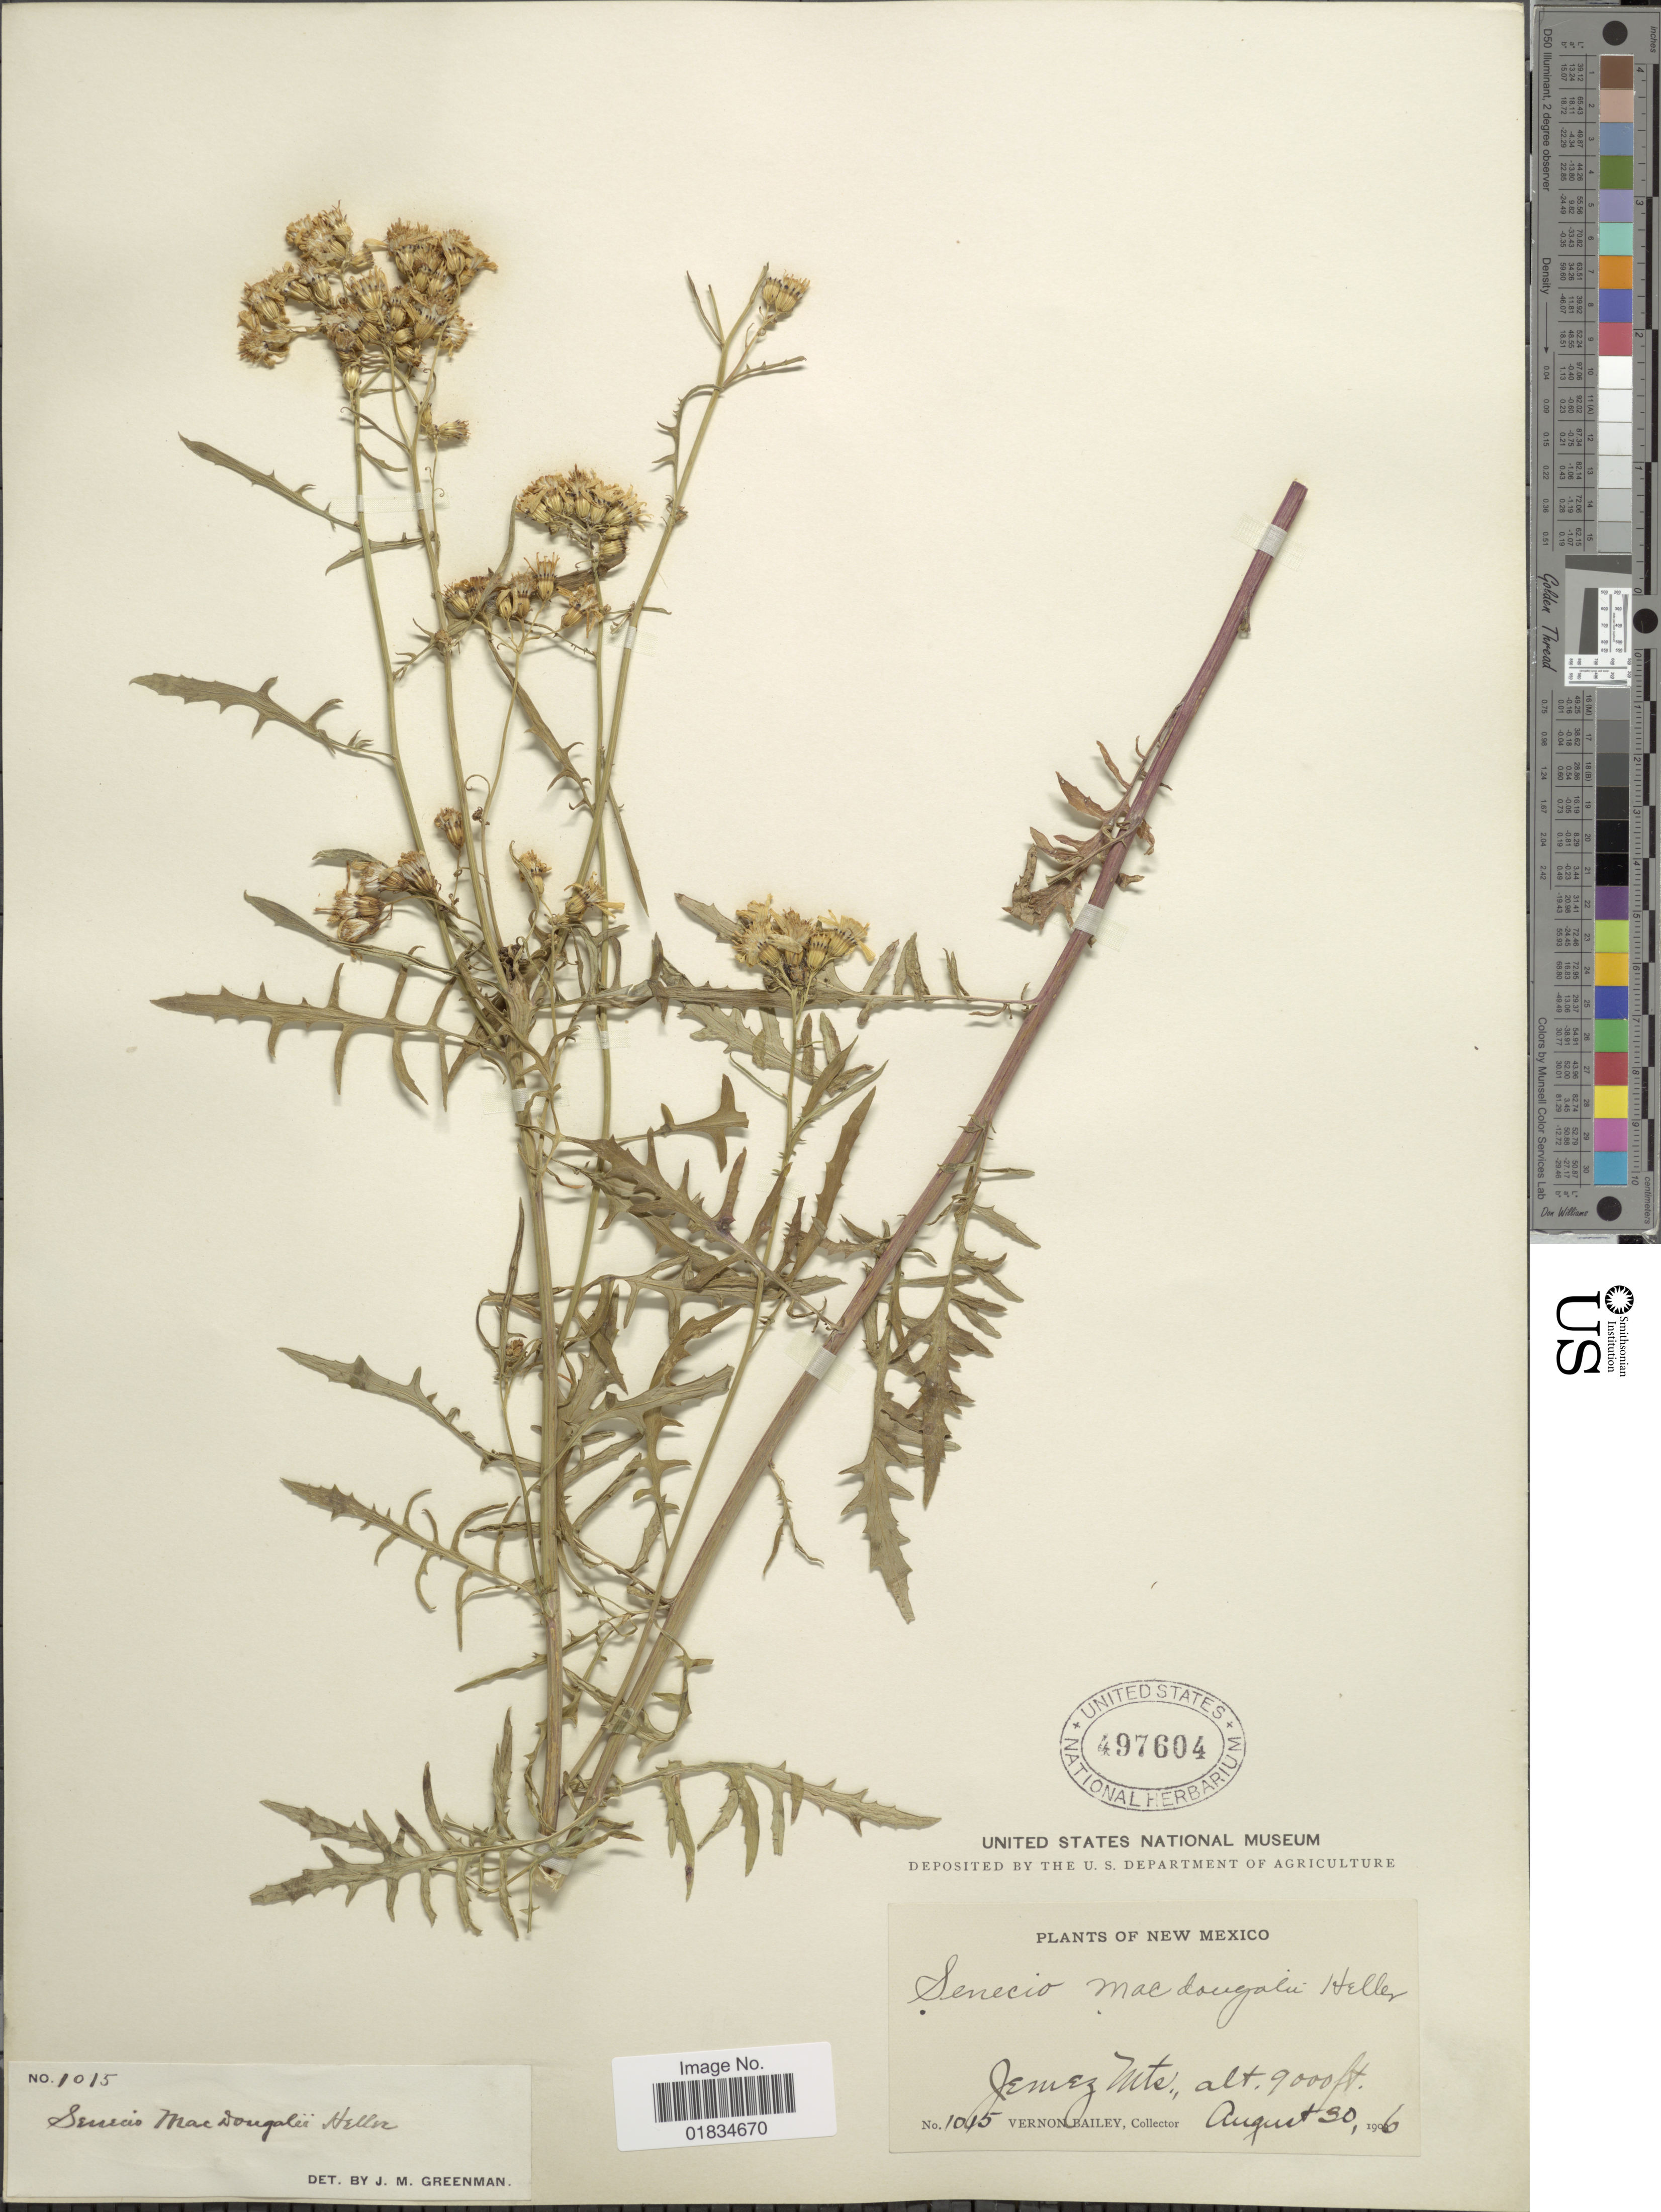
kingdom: Plantae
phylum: Tracheophyta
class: Magnoliopsida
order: Asterales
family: Asteraceae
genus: Senecio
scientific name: Senecio macdougalii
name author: A. Heller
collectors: V. O. Bailey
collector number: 1015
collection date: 1906-08-30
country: United States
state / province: New Mexico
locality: Jemez Mts.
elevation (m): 2743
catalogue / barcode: US 497604